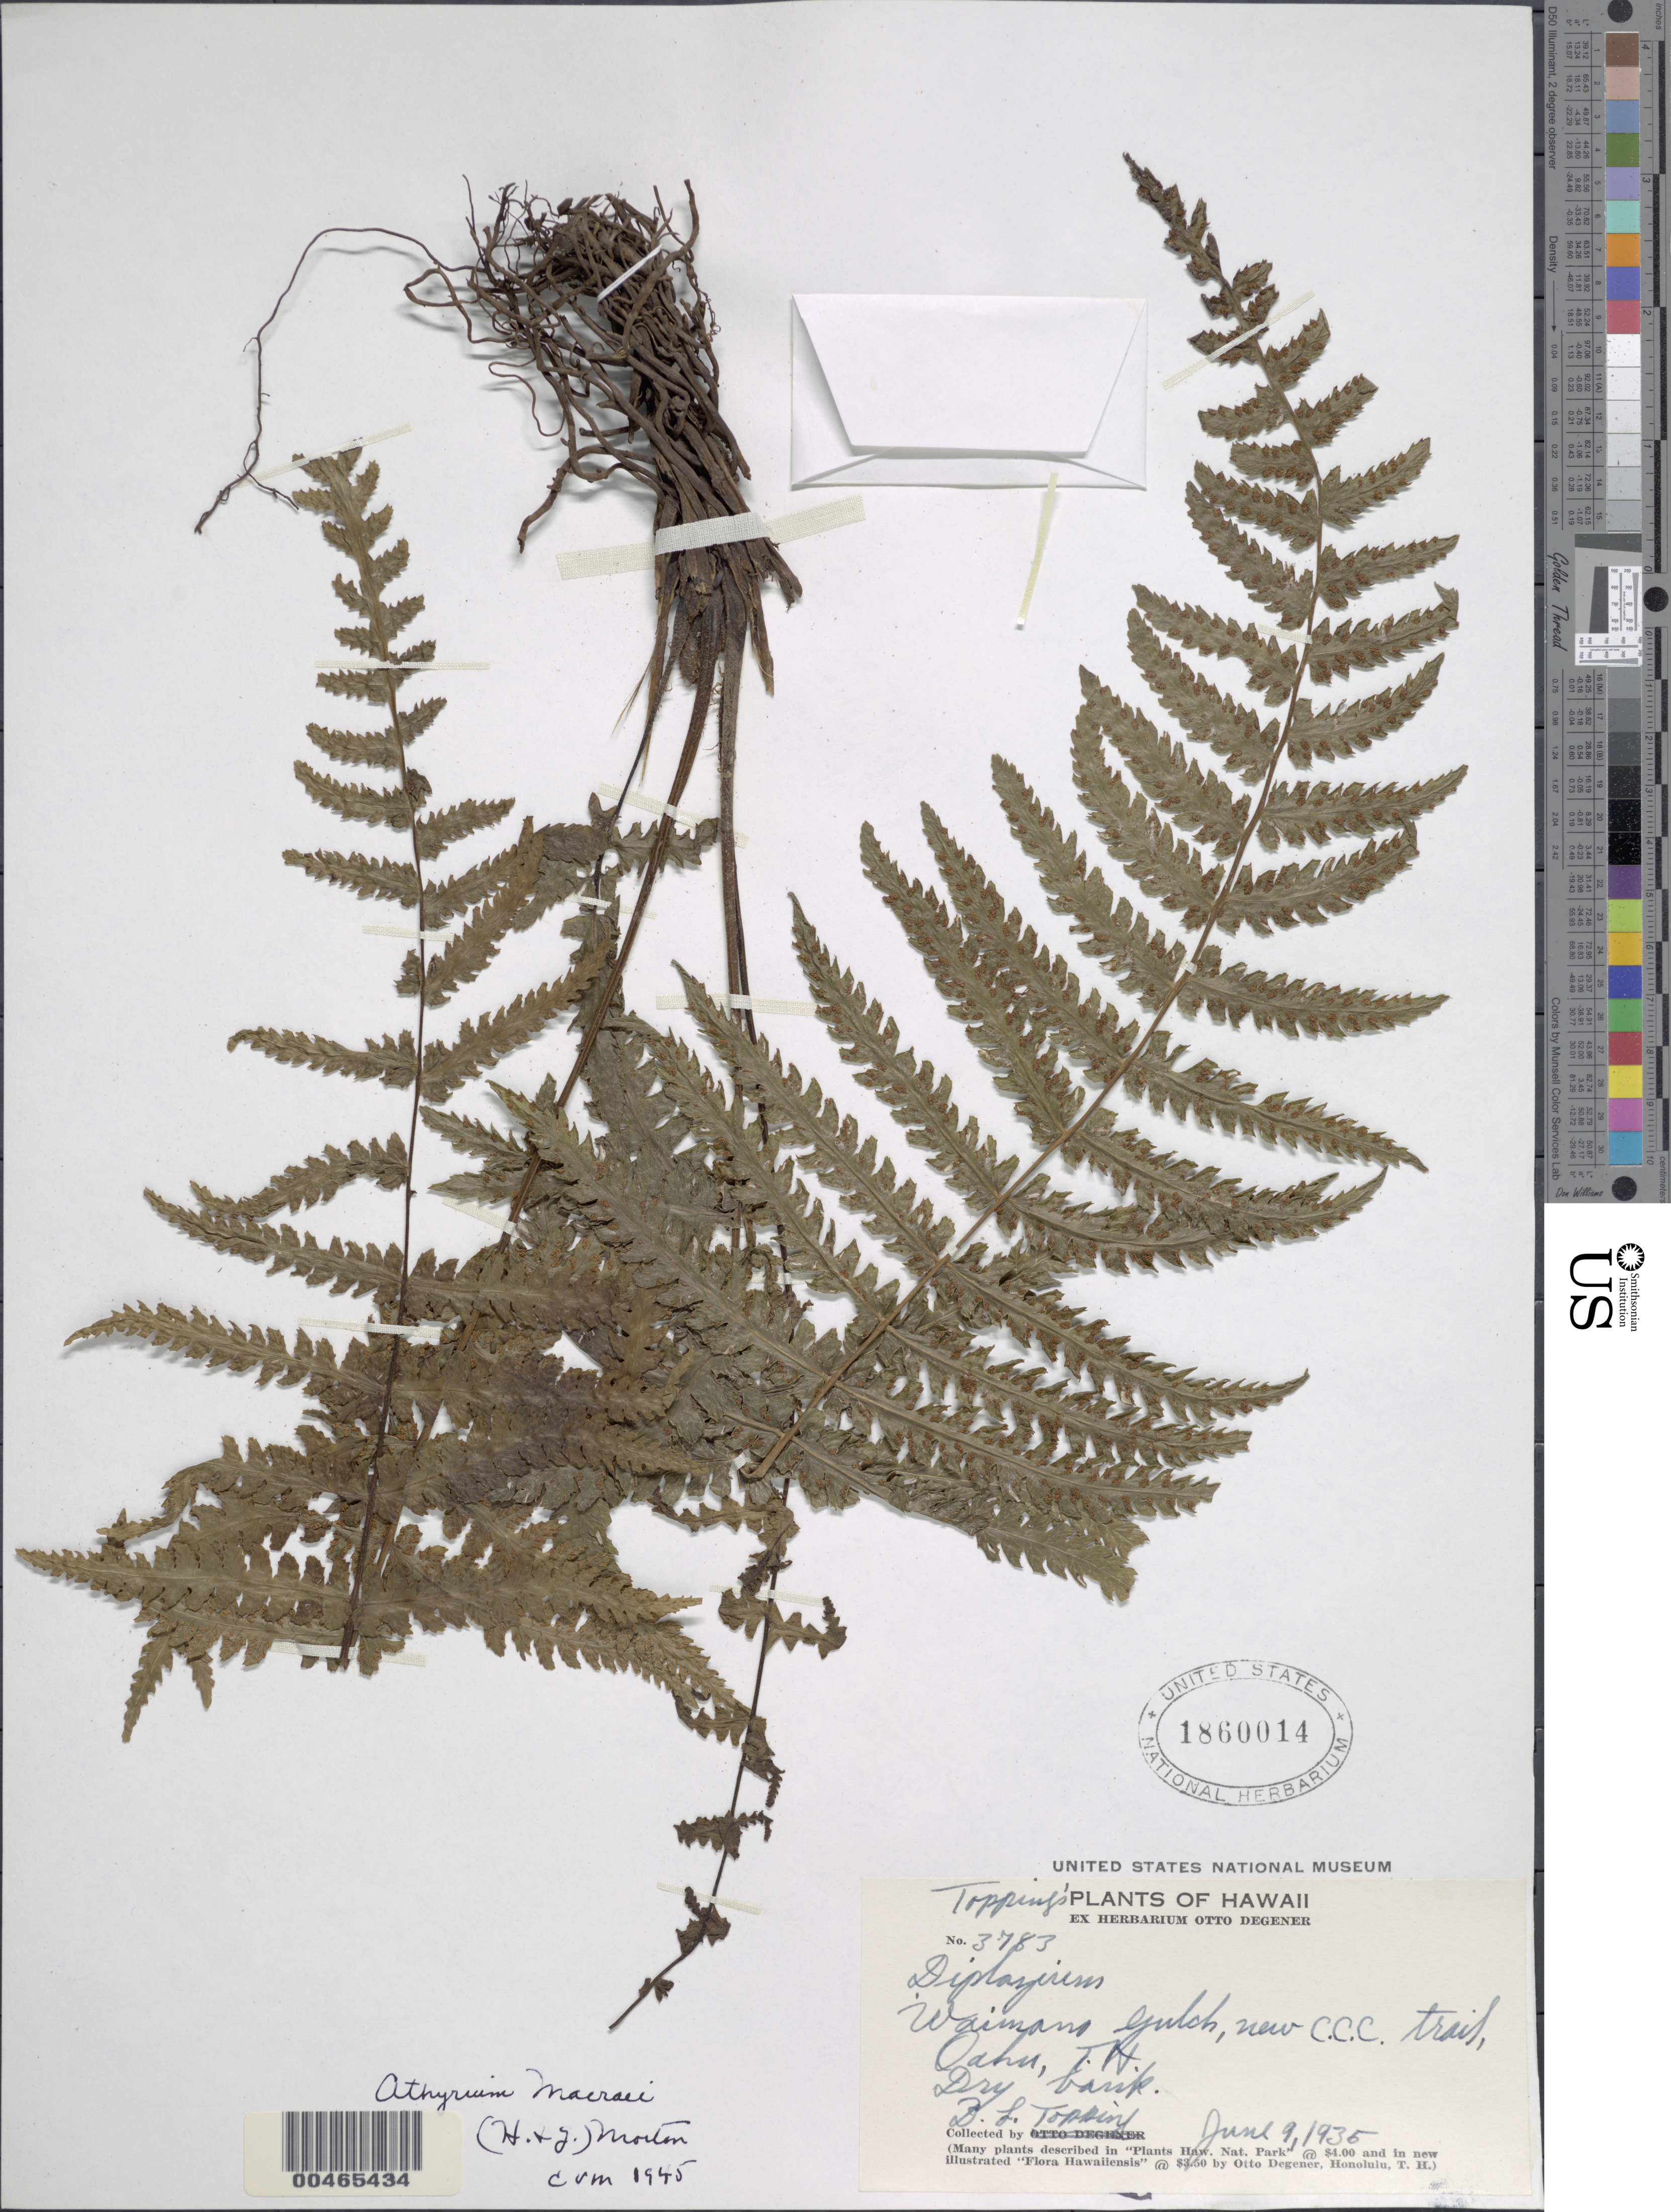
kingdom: Plantae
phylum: Tracheophyta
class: Polypodiopsida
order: Polypodiales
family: Athyriaceae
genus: Deparia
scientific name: Deparia prolifera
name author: (Kaulf.) Hook. & Grev.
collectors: D. L. Topping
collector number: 3783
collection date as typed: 9 Jun 1935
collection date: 1935-06-09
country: United States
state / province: Hawaii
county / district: Honolulu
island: Oahu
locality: Waiamano Gulch, new C.C.C. trail, Oahu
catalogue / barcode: US 1860014